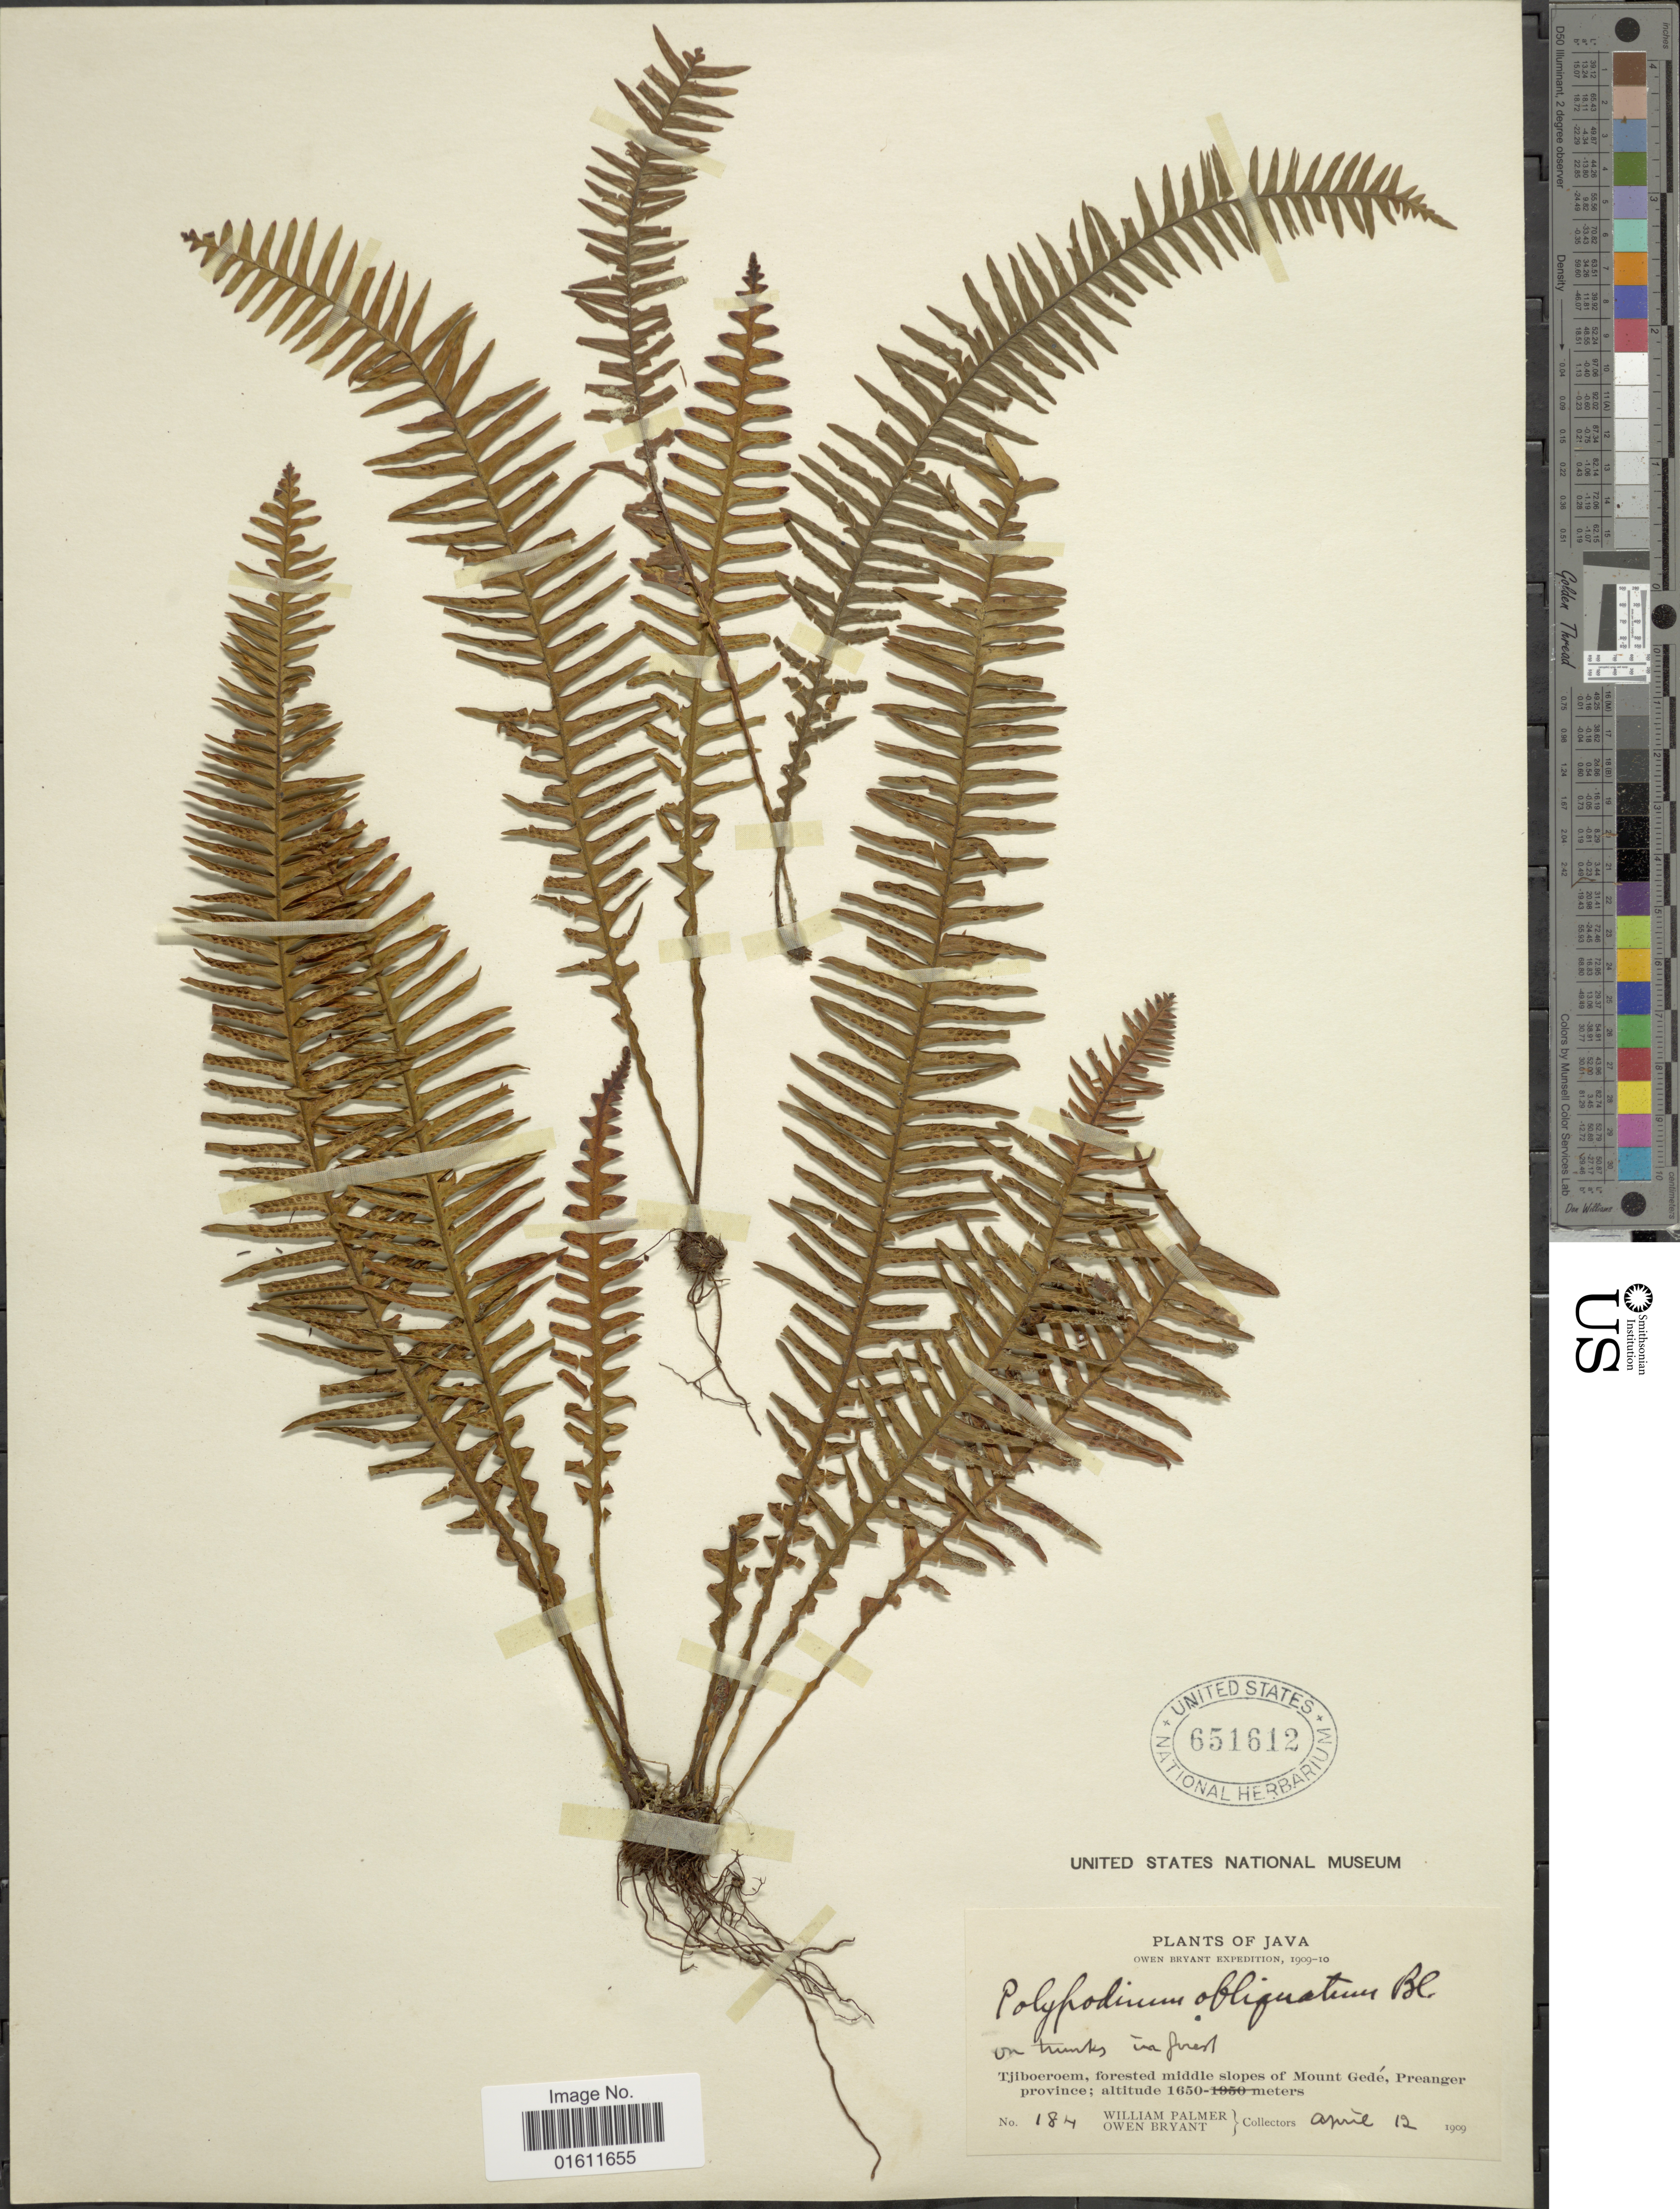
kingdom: Plantae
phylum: Tracheophyta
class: Polypodiopsida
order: Polypodiales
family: Polypodiaceae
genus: Prosaptia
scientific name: Prosaptia obliquata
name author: (Blume) Mett.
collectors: W. Palmer & O. Bryant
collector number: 184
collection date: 1909-04-12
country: Indonesia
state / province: Java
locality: Tjiboeroem, forested middle slopes of Mount Gedé, Preanger province.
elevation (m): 1650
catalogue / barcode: US 651612